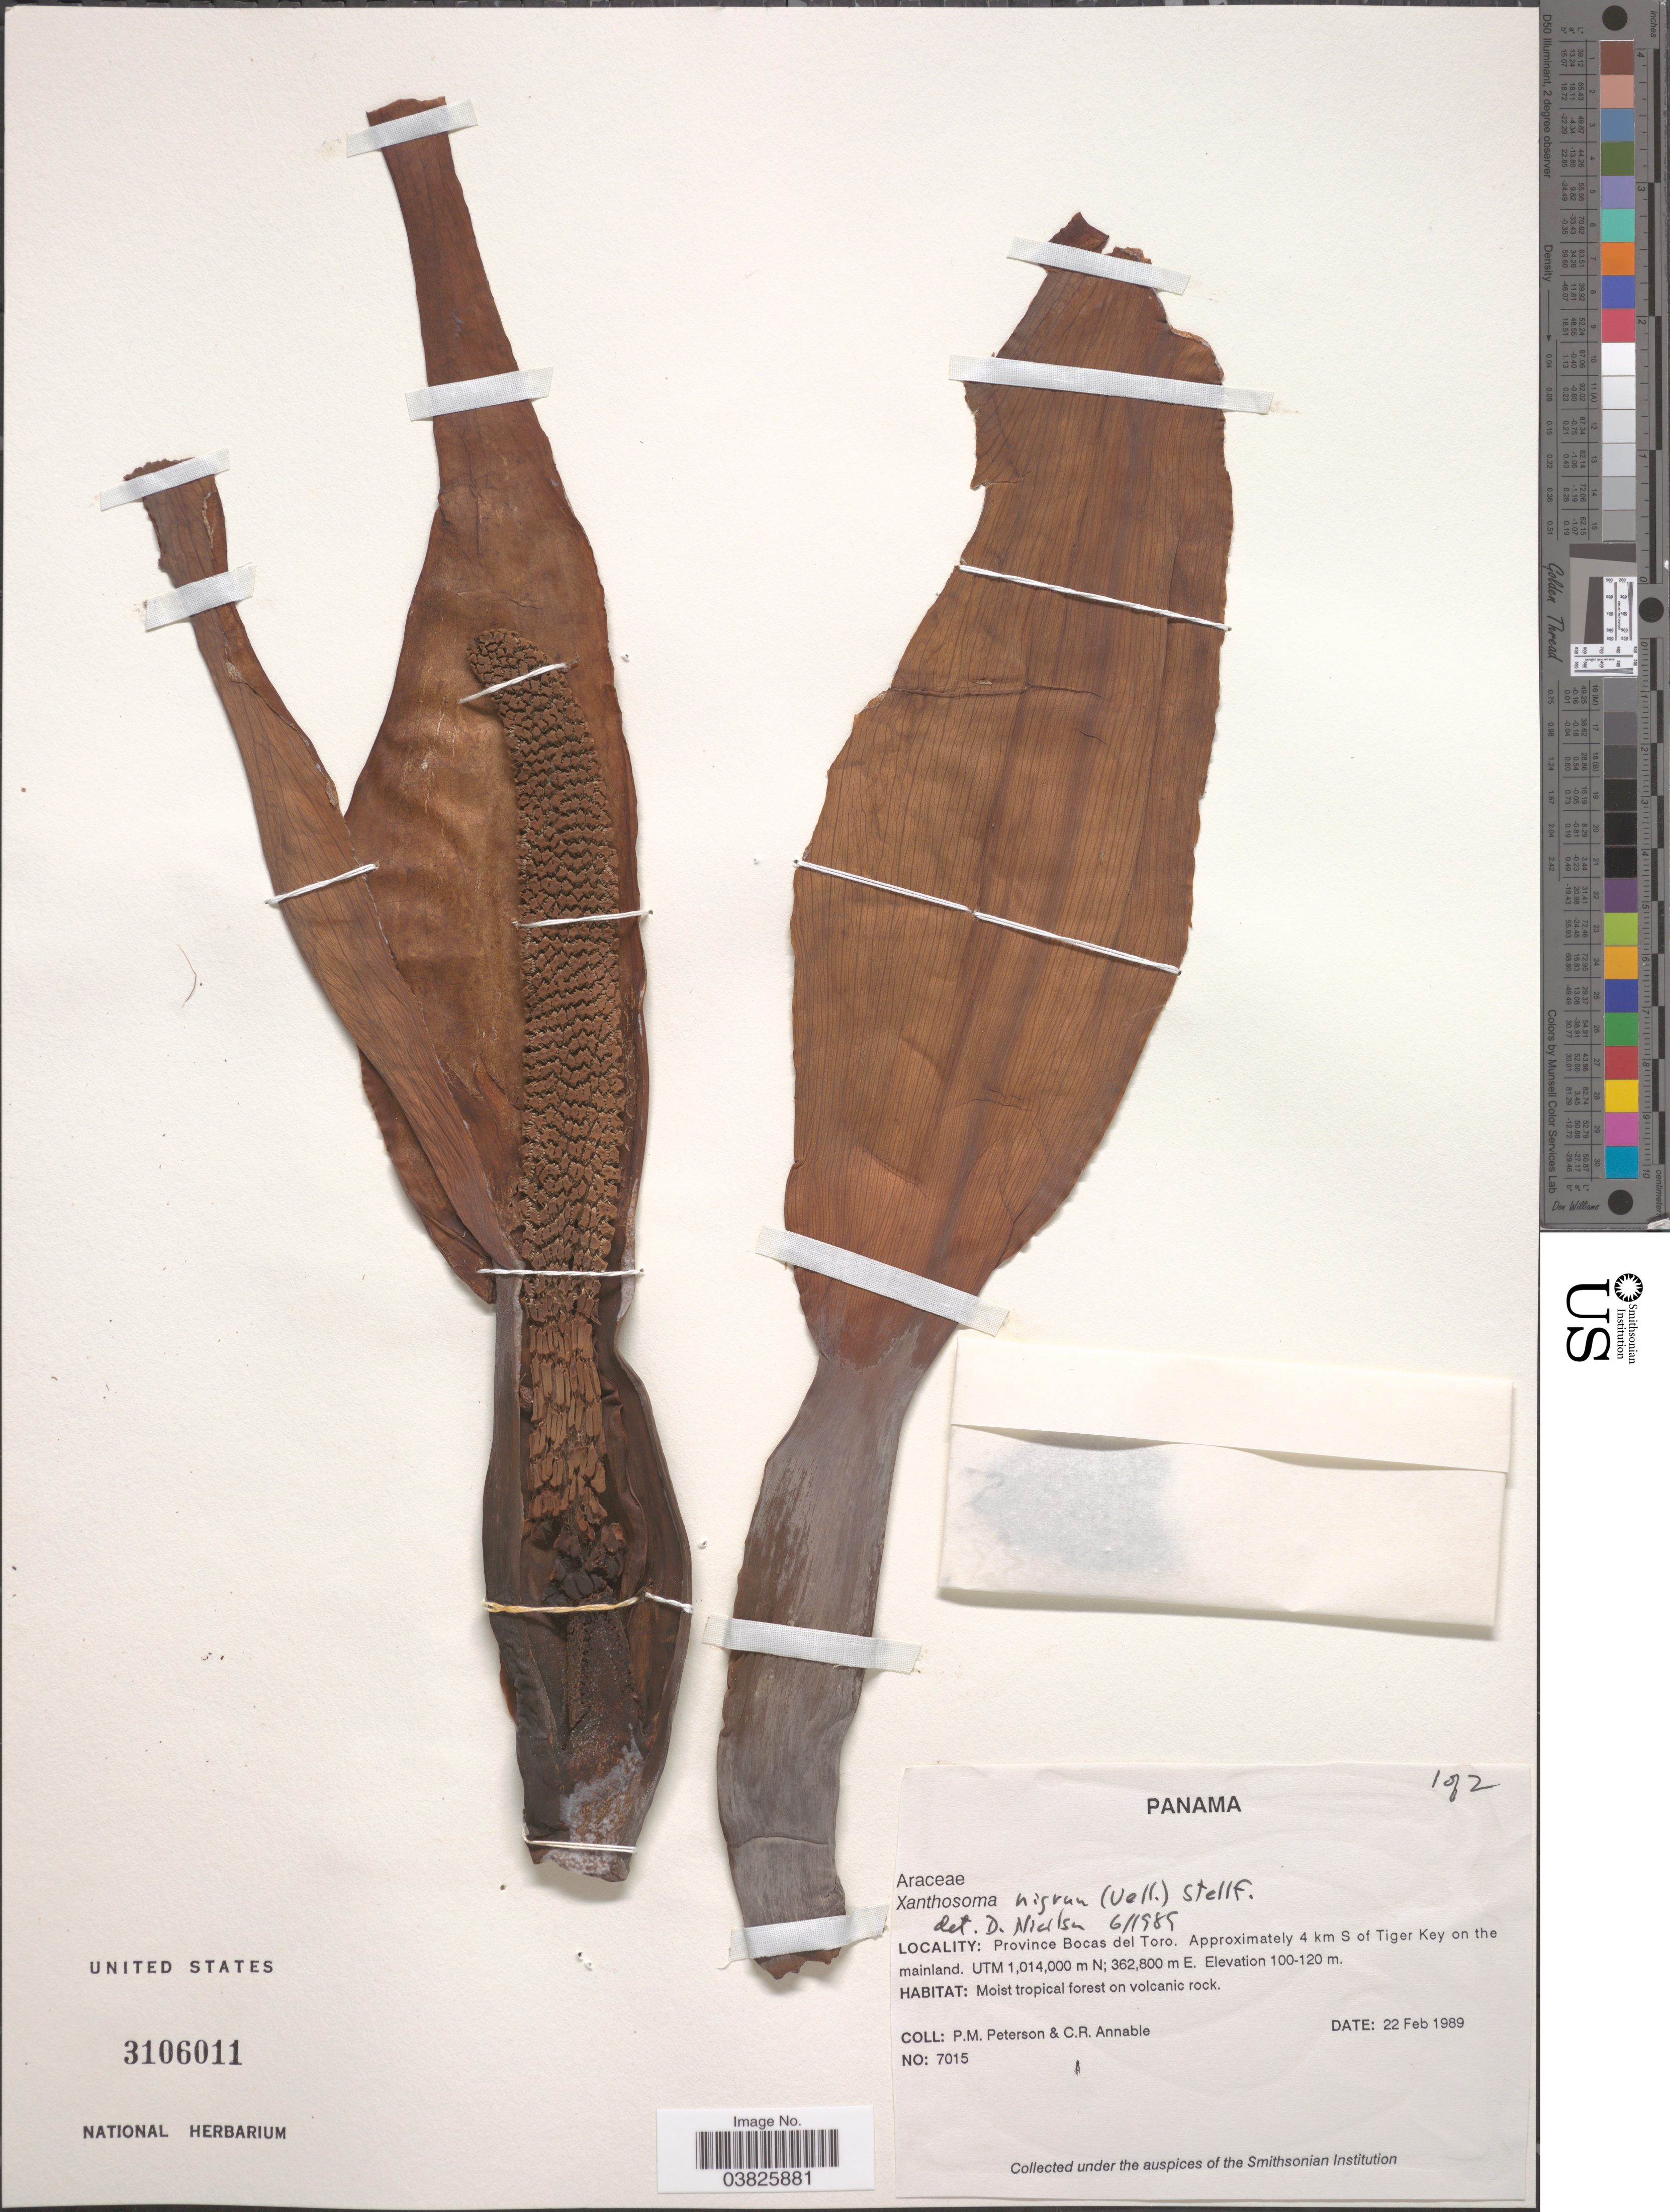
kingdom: Plantae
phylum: Tracheophyta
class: Liliopsida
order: Alismatales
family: Araceae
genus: Xanthosoma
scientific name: Xanthosoma nigrum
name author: (Vell.) Stellfeld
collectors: P. M. Peterson & C. R. Annable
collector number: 7015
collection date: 1989-02-22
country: Panama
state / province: Bocas del Toro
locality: Approximately 4 km S of Tiger Key on the mainland.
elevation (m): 100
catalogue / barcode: US 3106011